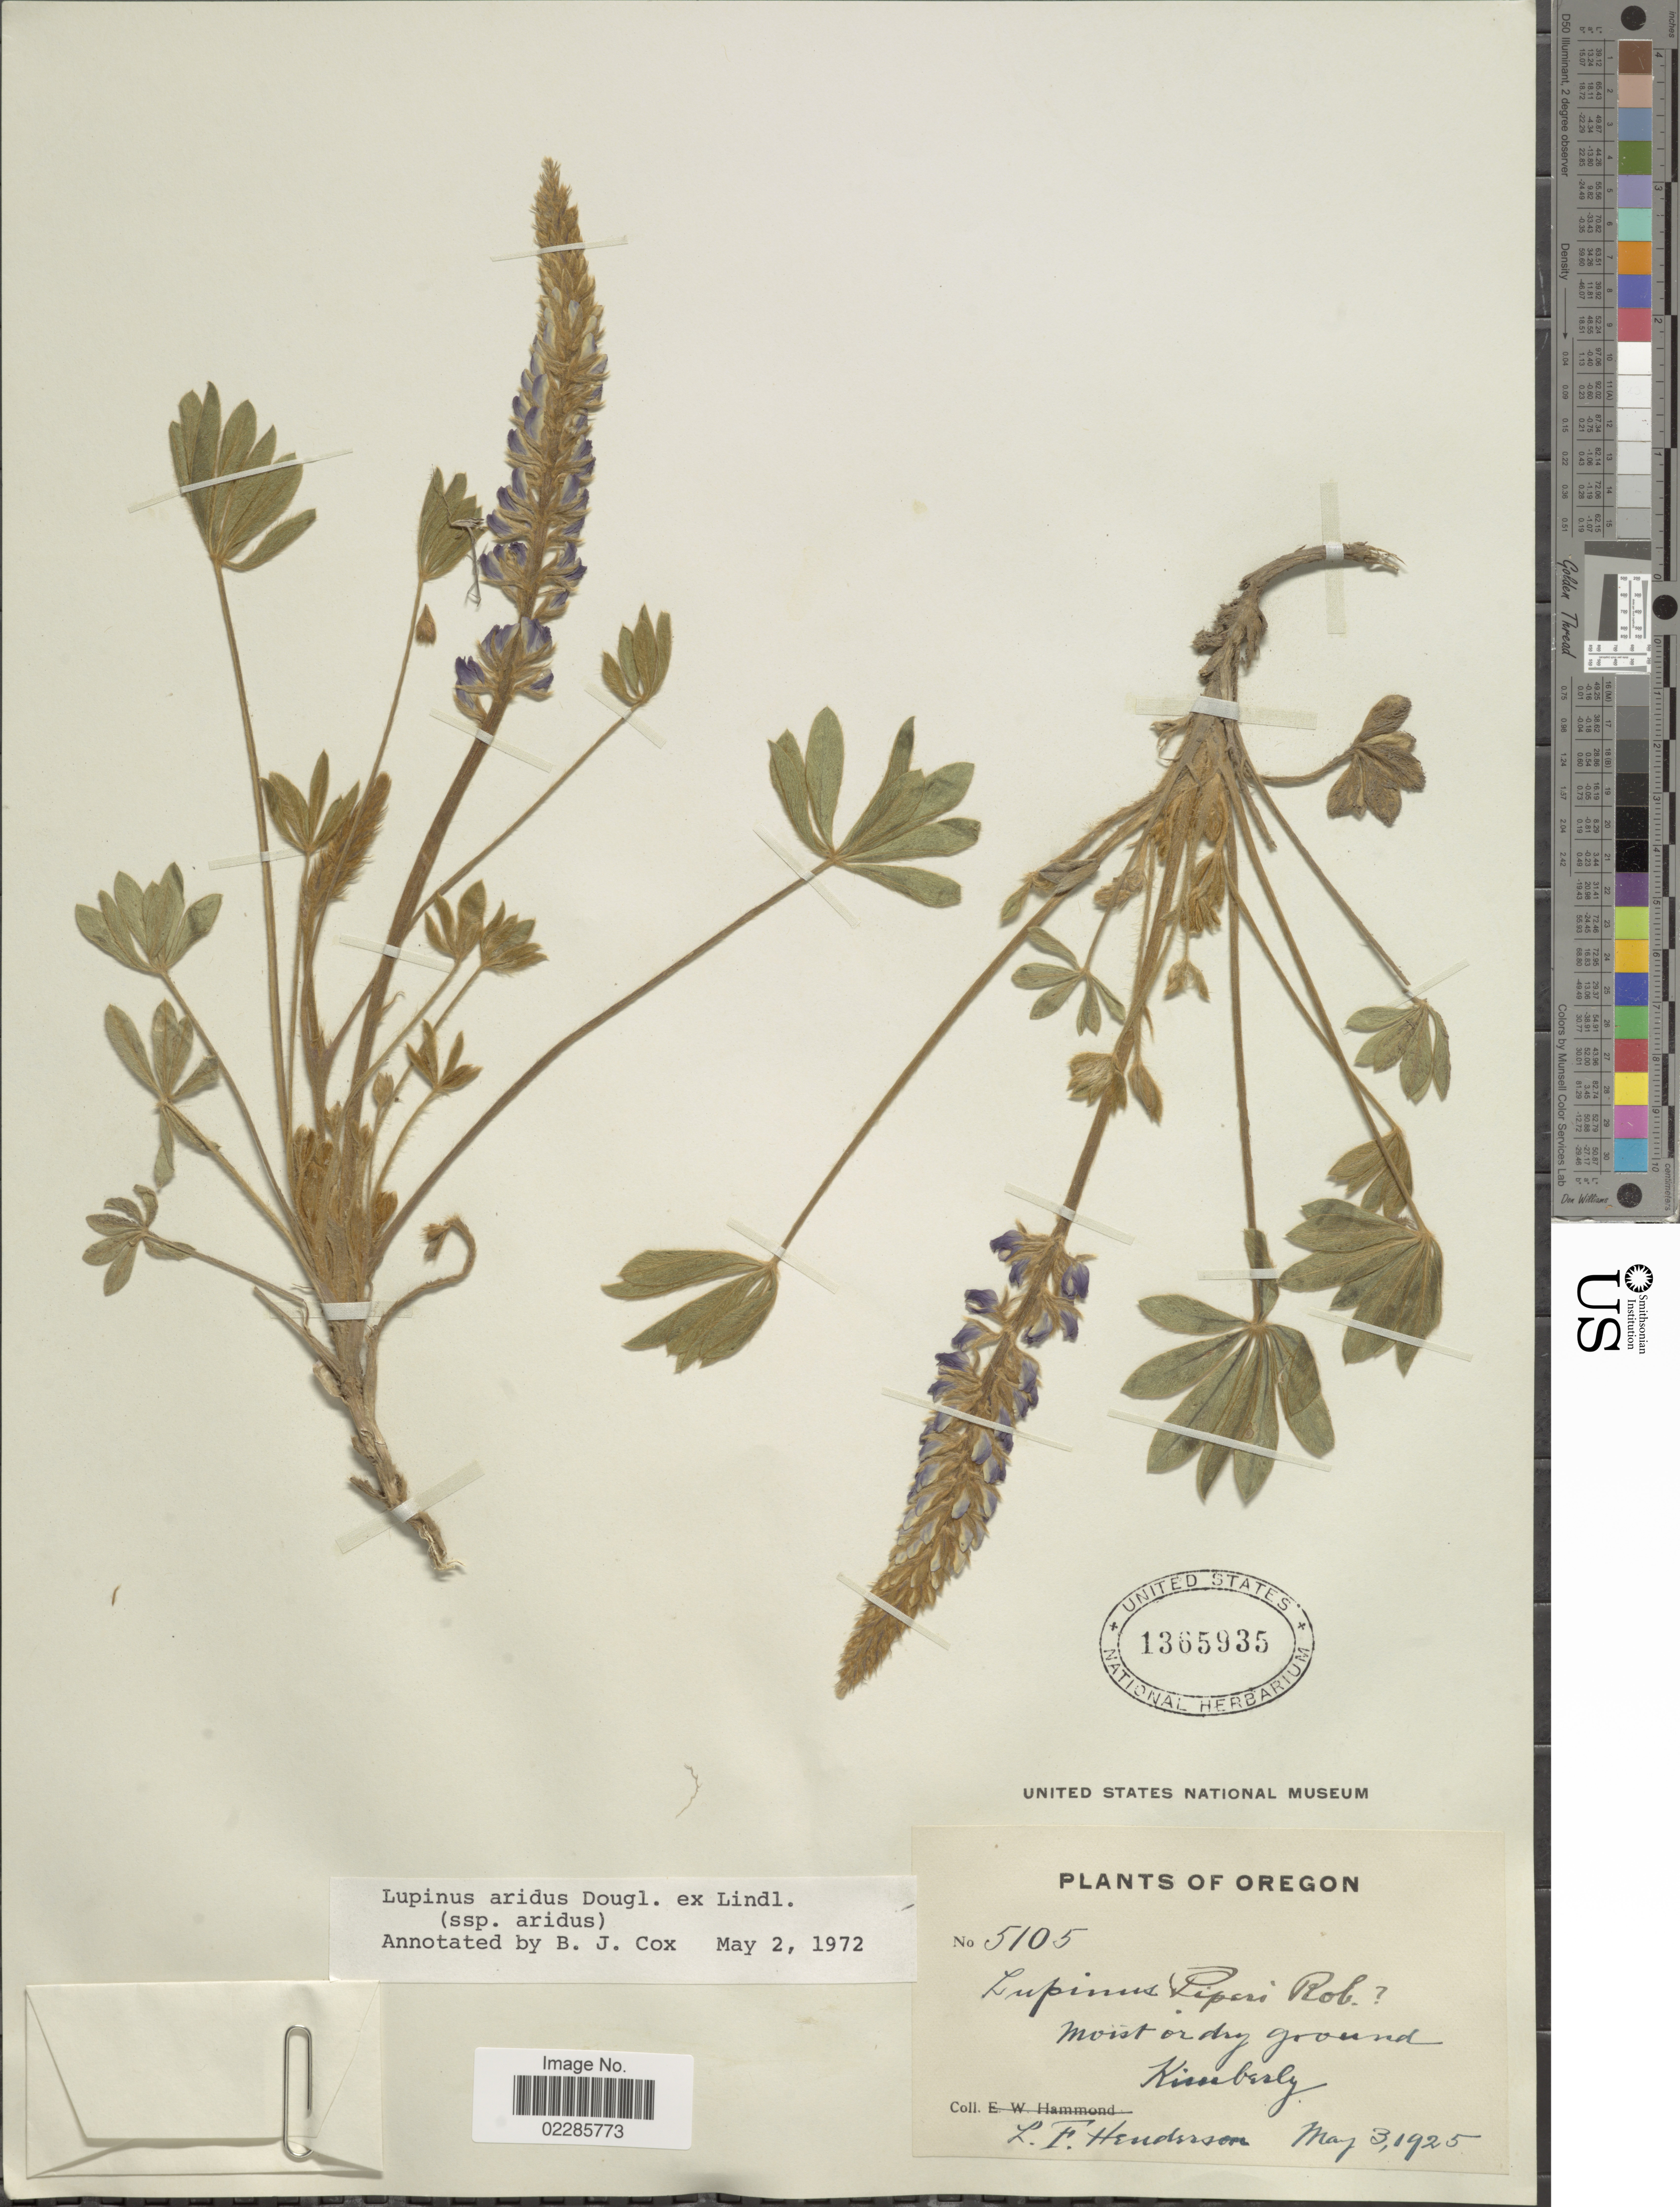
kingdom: Plantae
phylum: Tracheophyta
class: Magnoliopsida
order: Fabales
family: Fabaceae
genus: Lupinus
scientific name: Lupinus aridus subsp. aridus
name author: Douglas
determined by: Cox, B. J.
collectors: L. Henderson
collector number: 5105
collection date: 1925-05-03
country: United States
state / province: Oregon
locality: Moist or dry ground Kimberly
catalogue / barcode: US 1365935